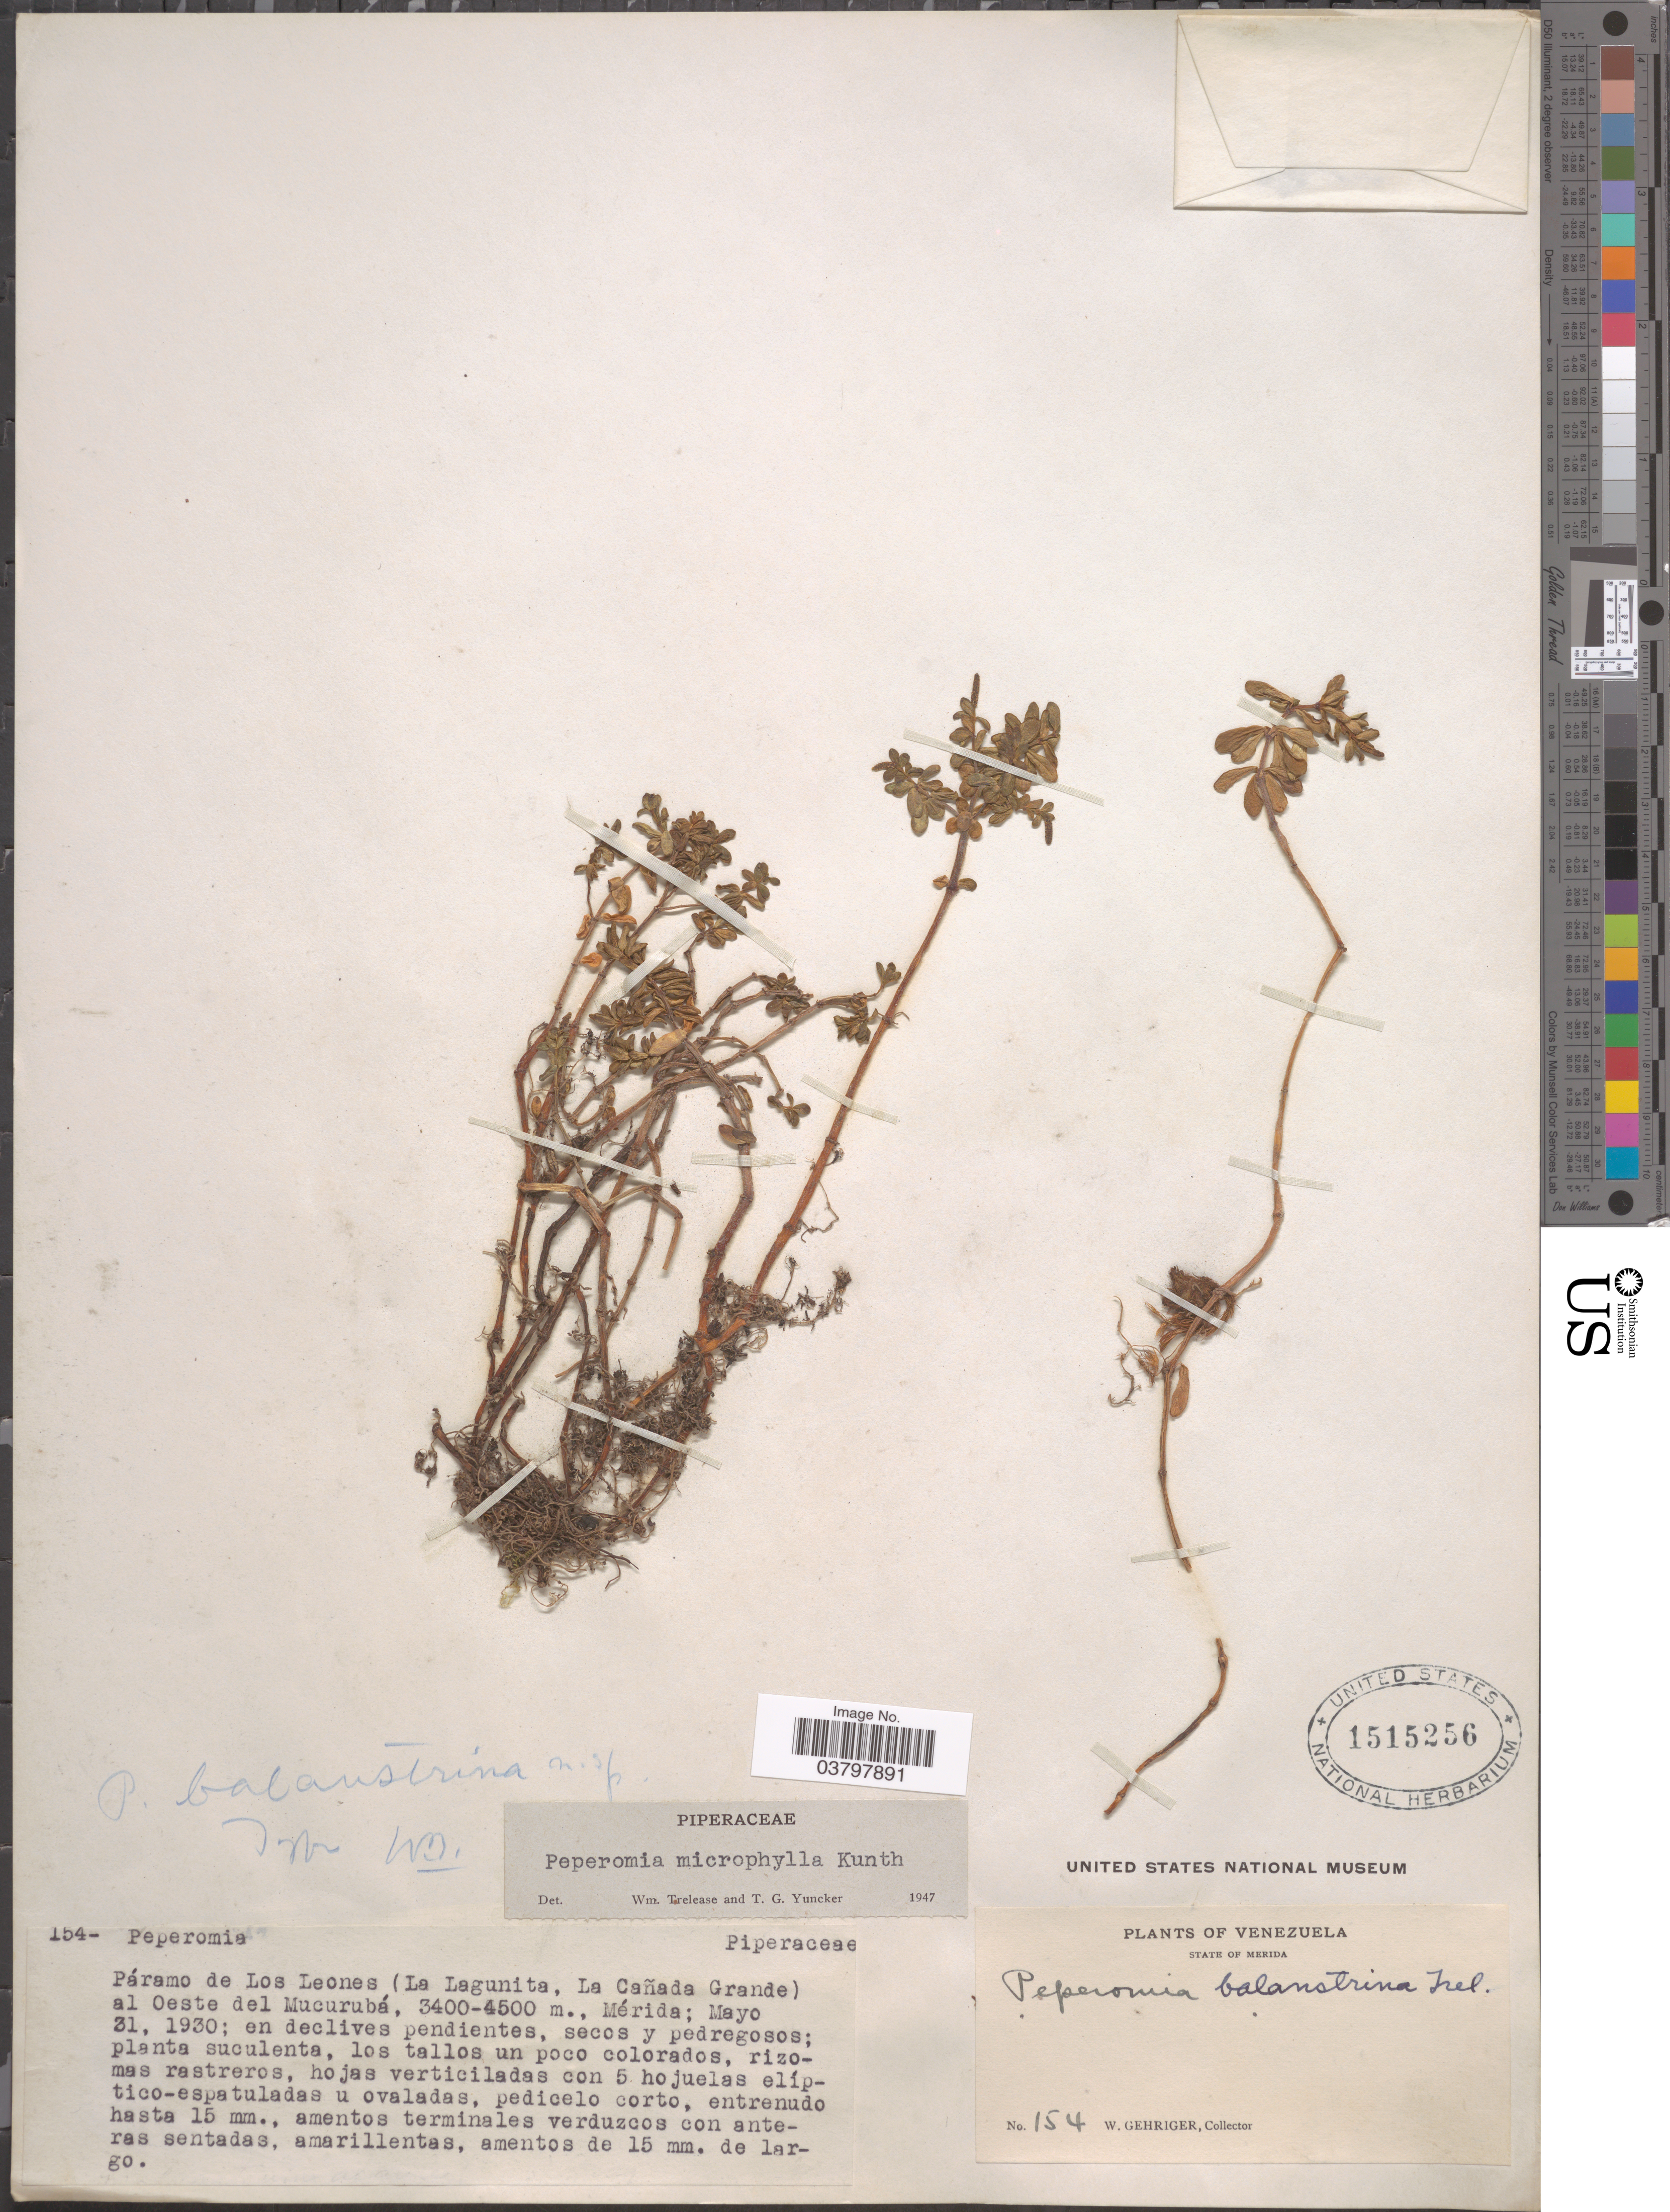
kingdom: Plantae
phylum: Tracheophyta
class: Magnoliopsida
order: Piperales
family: Piperaceae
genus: Peperomia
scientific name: Peperomia microphylla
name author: Kunth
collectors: W. Gehriger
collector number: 154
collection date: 1930-05-31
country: Venezuela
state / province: Merida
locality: Páramo de Los Leones (La Lagunita, La Cañada Grande) al Oeste del Mucurubá.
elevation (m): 3400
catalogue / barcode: US 1515256